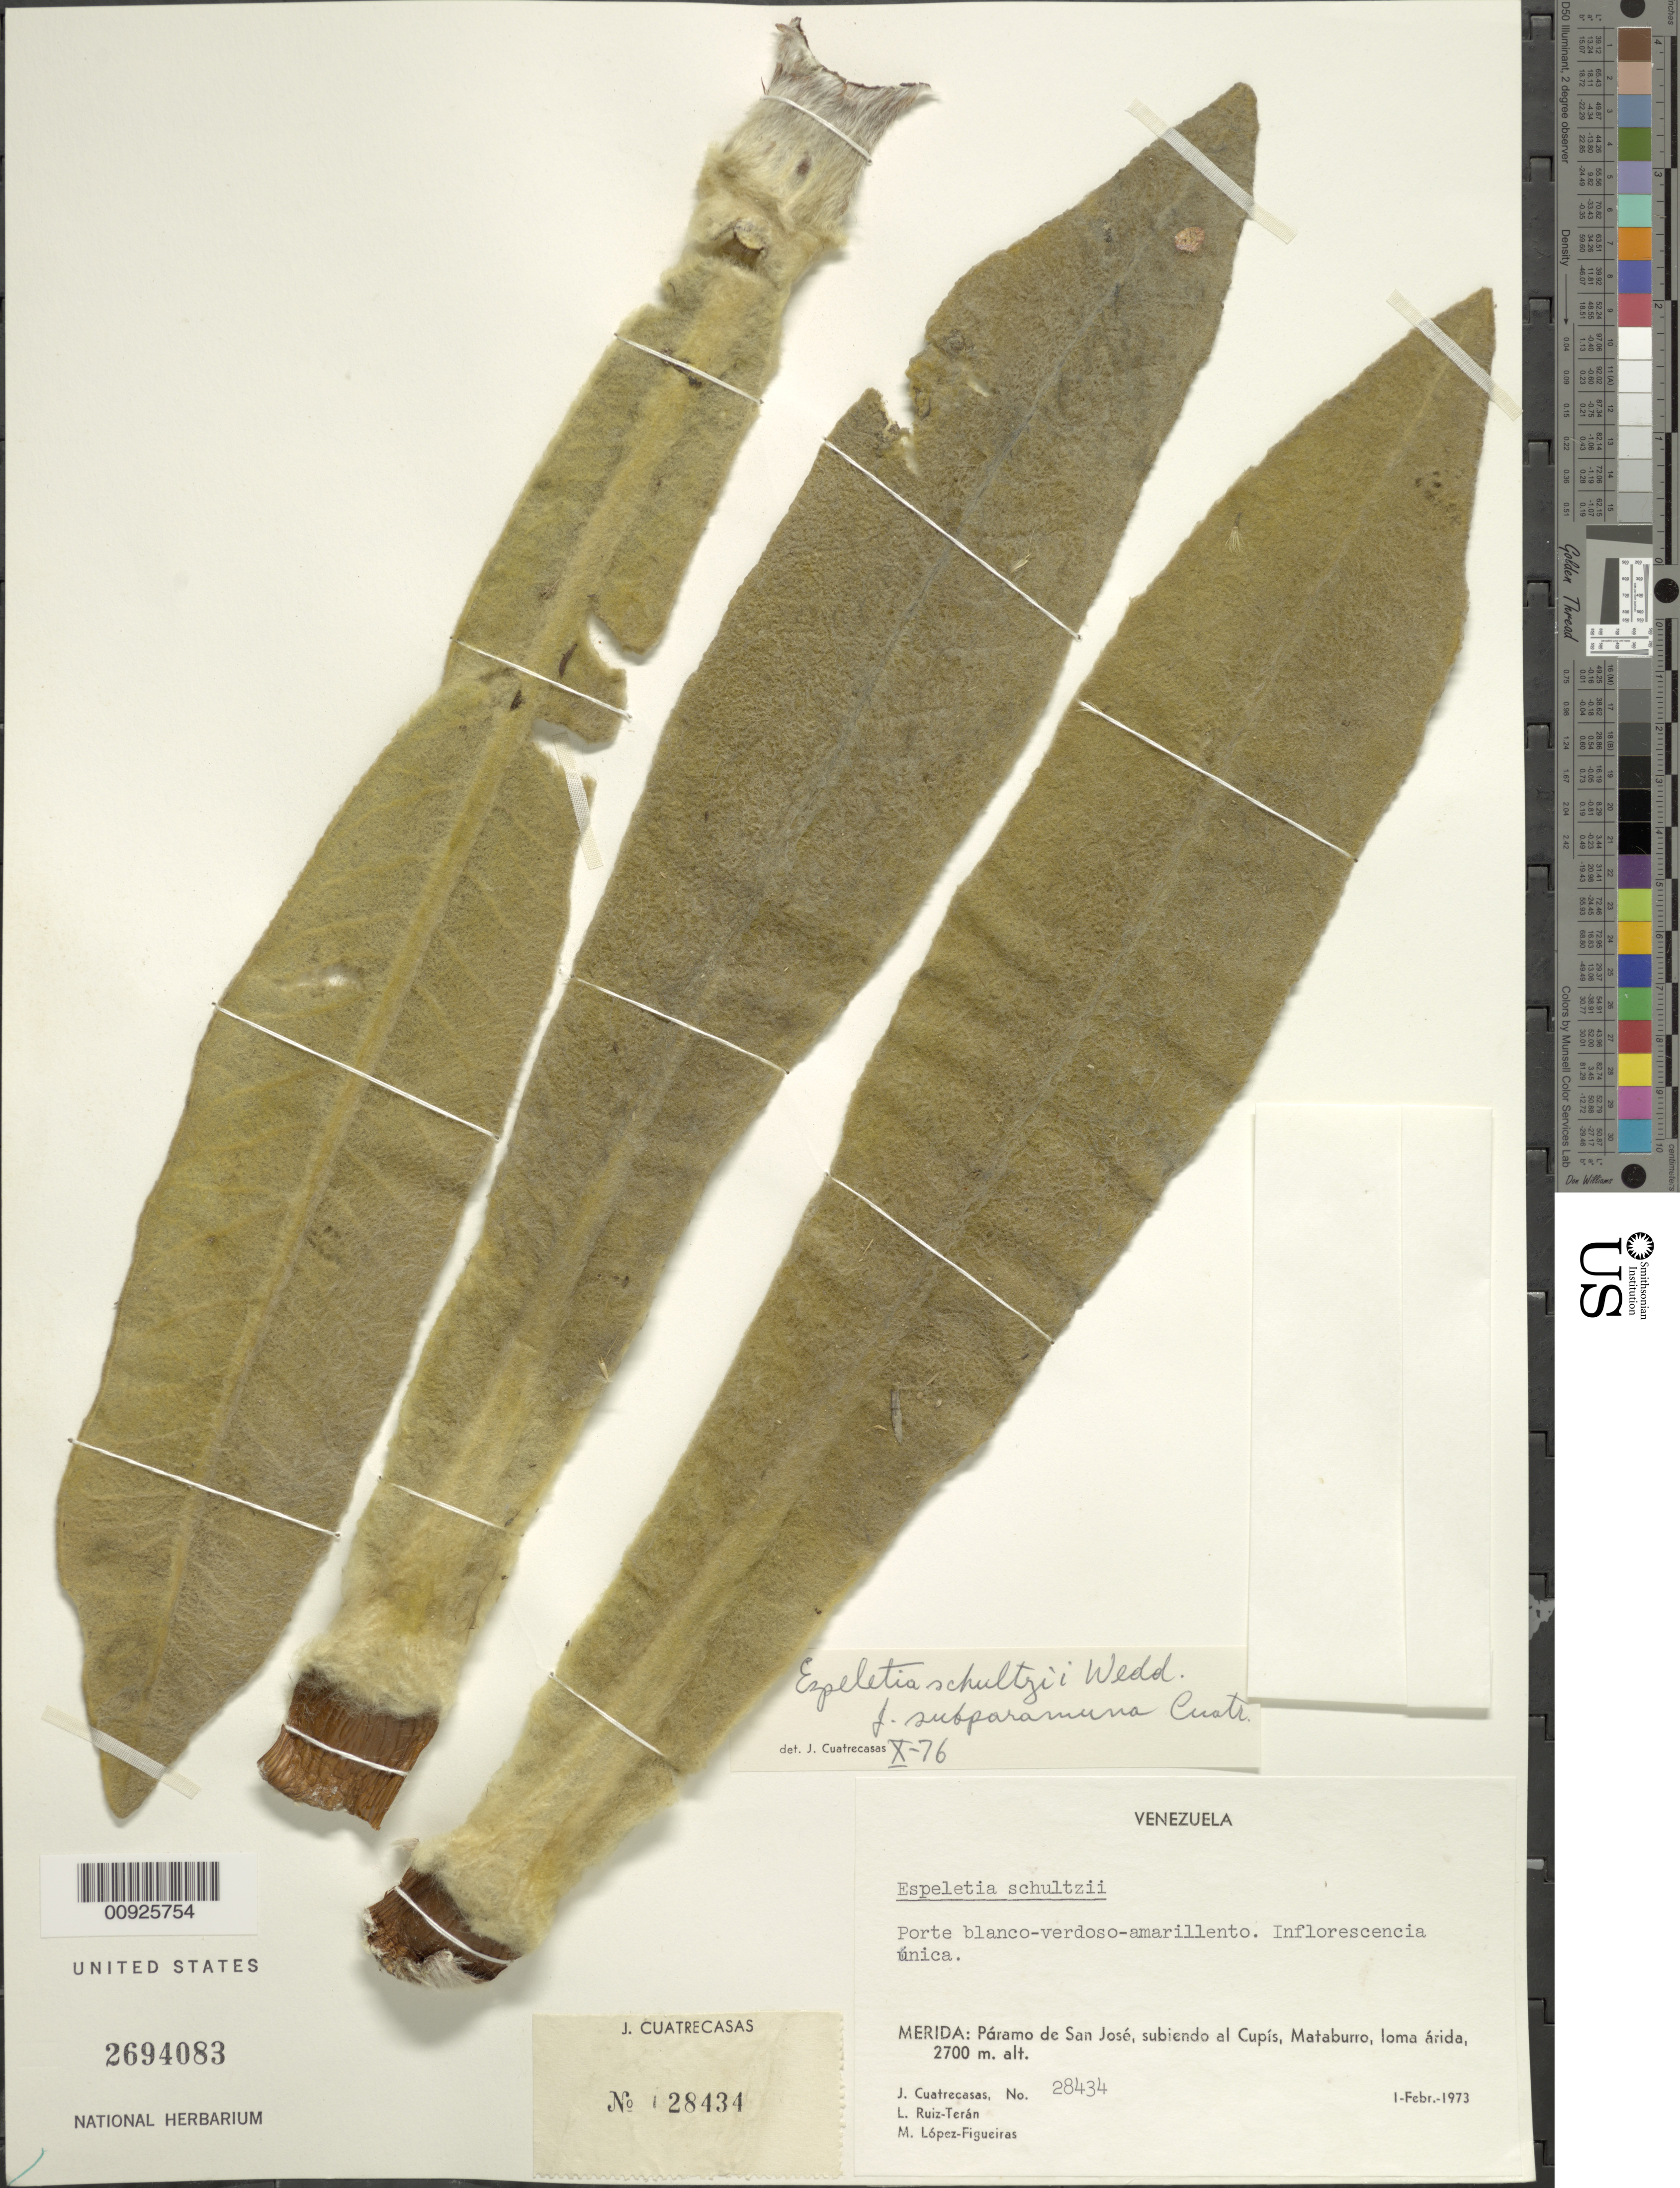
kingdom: Plantae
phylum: Tracheophyta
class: Magnoliopsida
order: Asterales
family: Asteraceae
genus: Espeletia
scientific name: Espeletia schultzii var. subparamuna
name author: Cuatrec.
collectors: J. Cuatrecasas, L. E. Ruíz-Terán & M. López Figueiras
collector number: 28434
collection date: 1973-02-01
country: Venezuela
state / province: Mérida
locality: P. de San José. Páramo de San José, subiendo al Cupís, Mataburro, loma árida.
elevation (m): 2700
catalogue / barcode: US 2694083